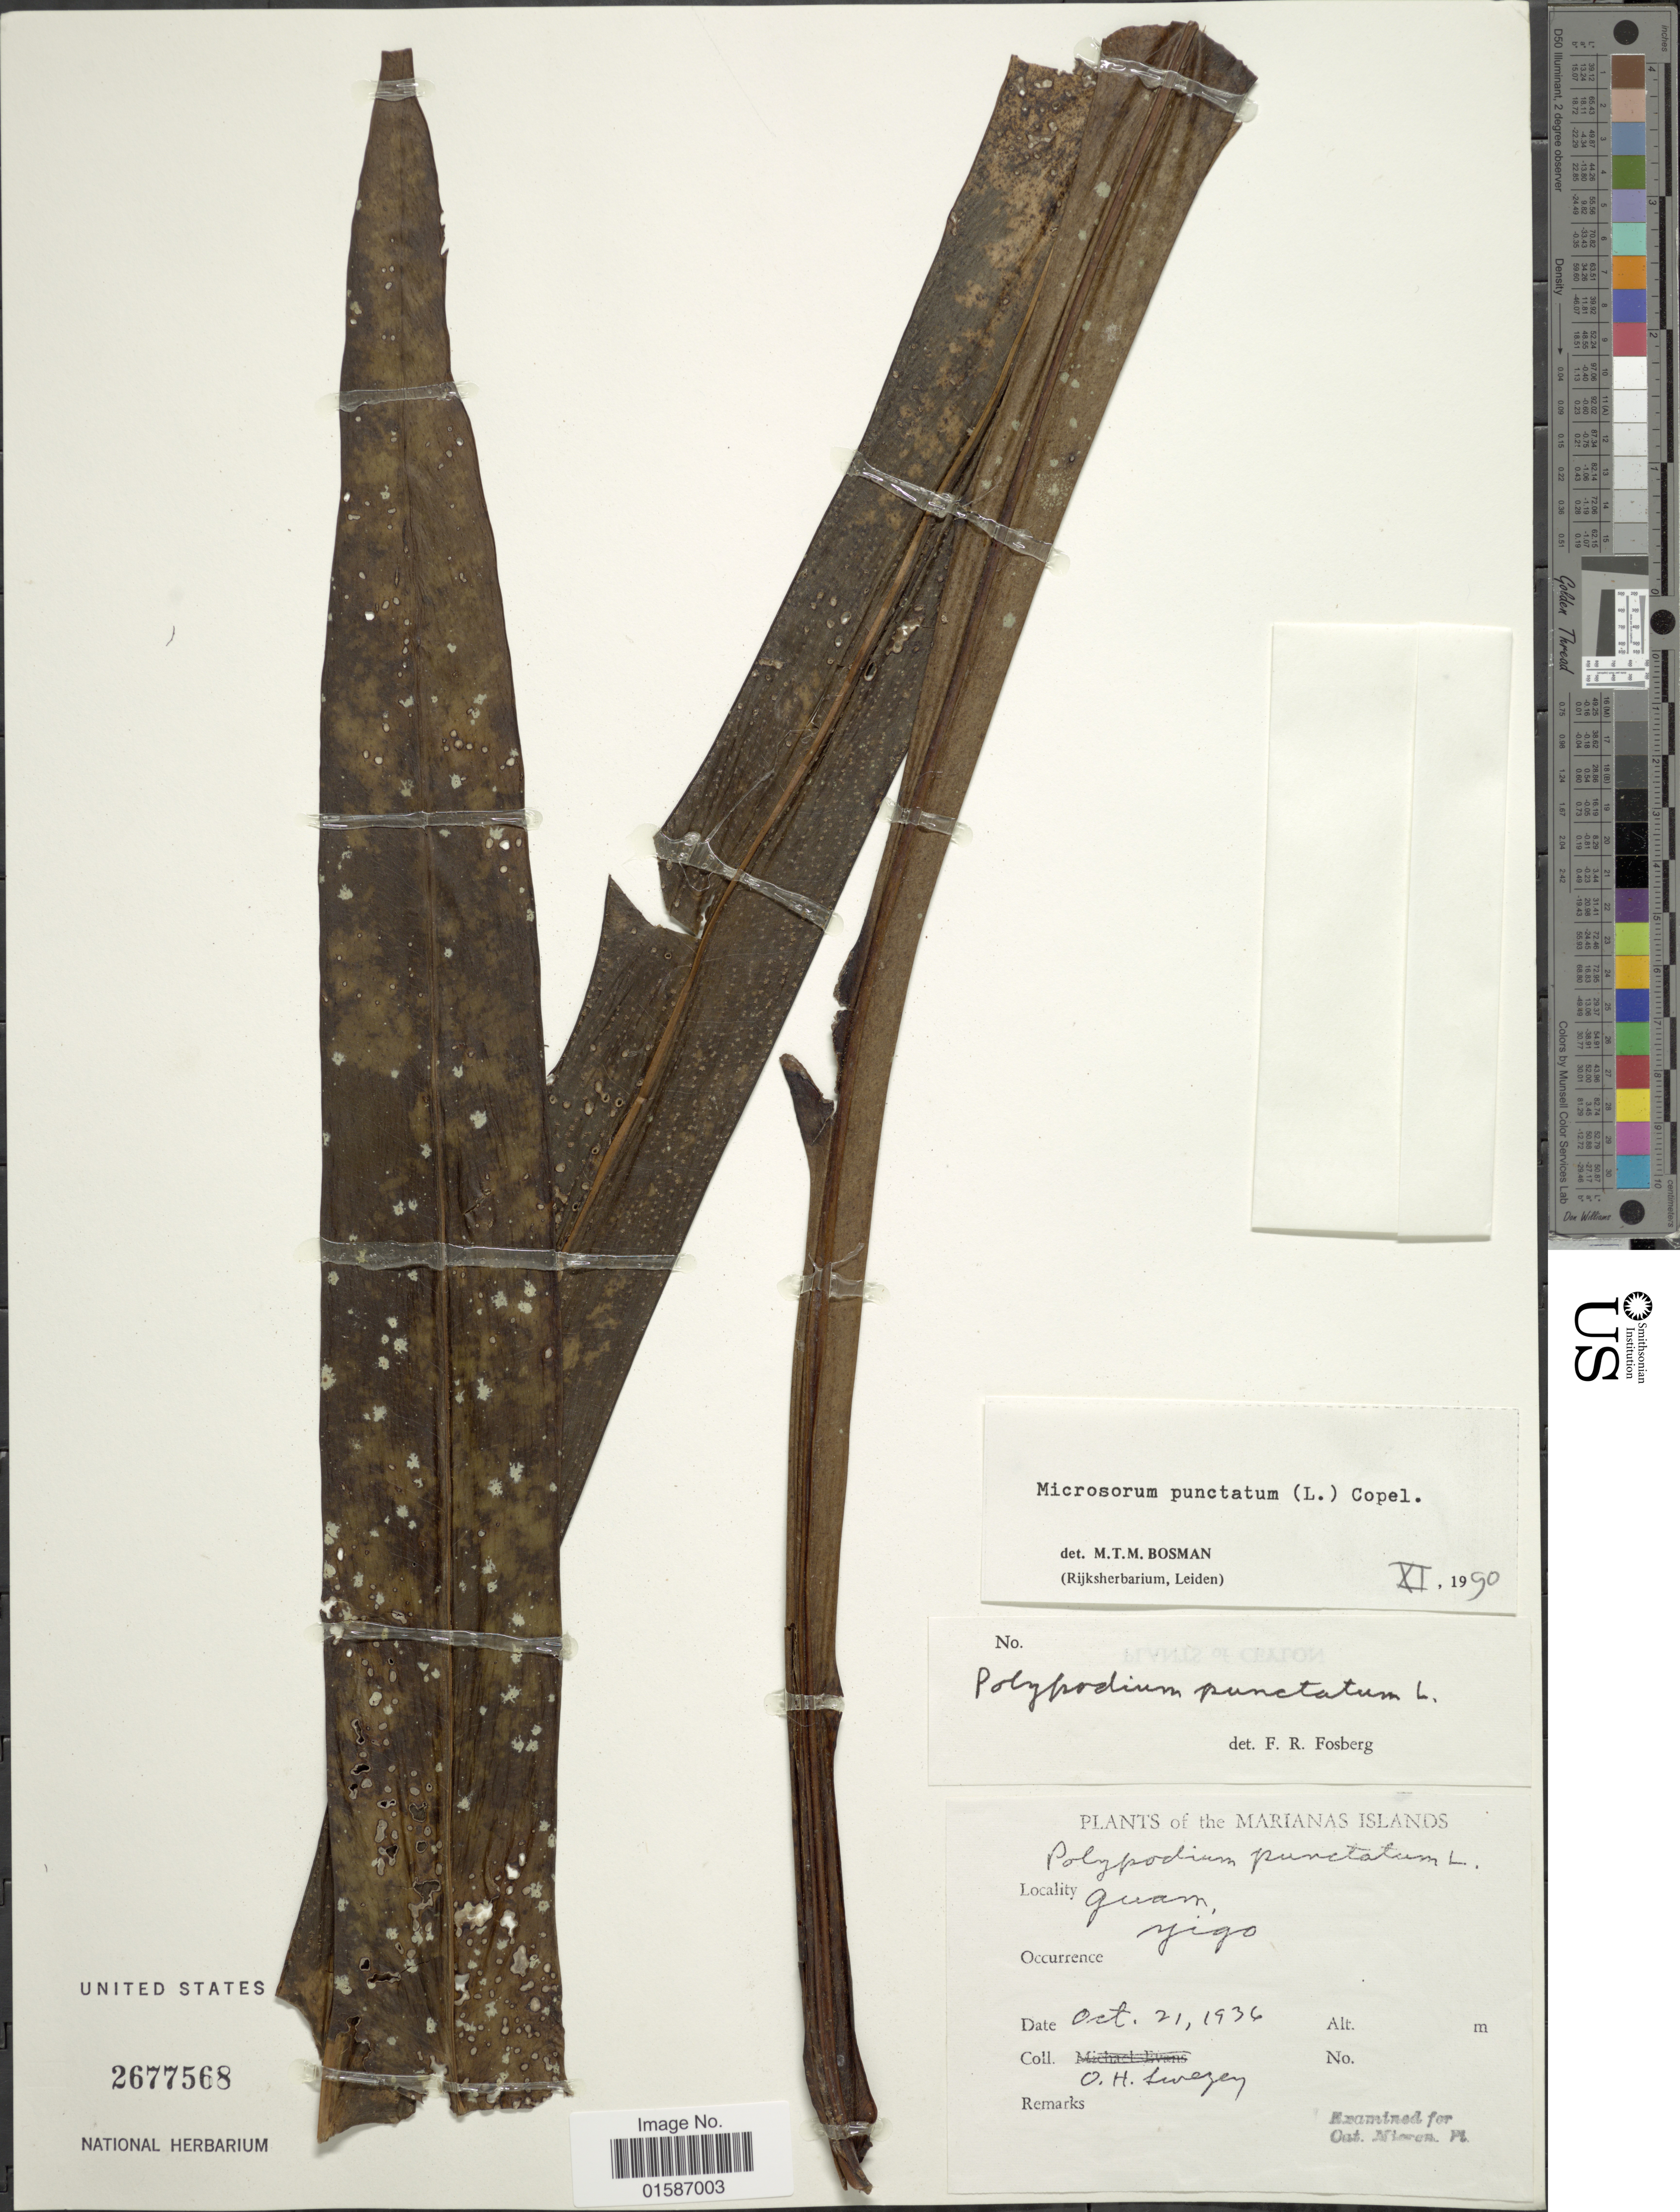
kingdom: Plantae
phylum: Tracheophyta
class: Polypodiopsida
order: Polypodiales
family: Polypodiaceae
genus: Microsorum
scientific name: Microsorum punctatum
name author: (L.) Copel.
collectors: O. H. Swezey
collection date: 1936-10-21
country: Guam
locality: The Marianas Islands, Yigo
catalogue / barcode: US 2677568